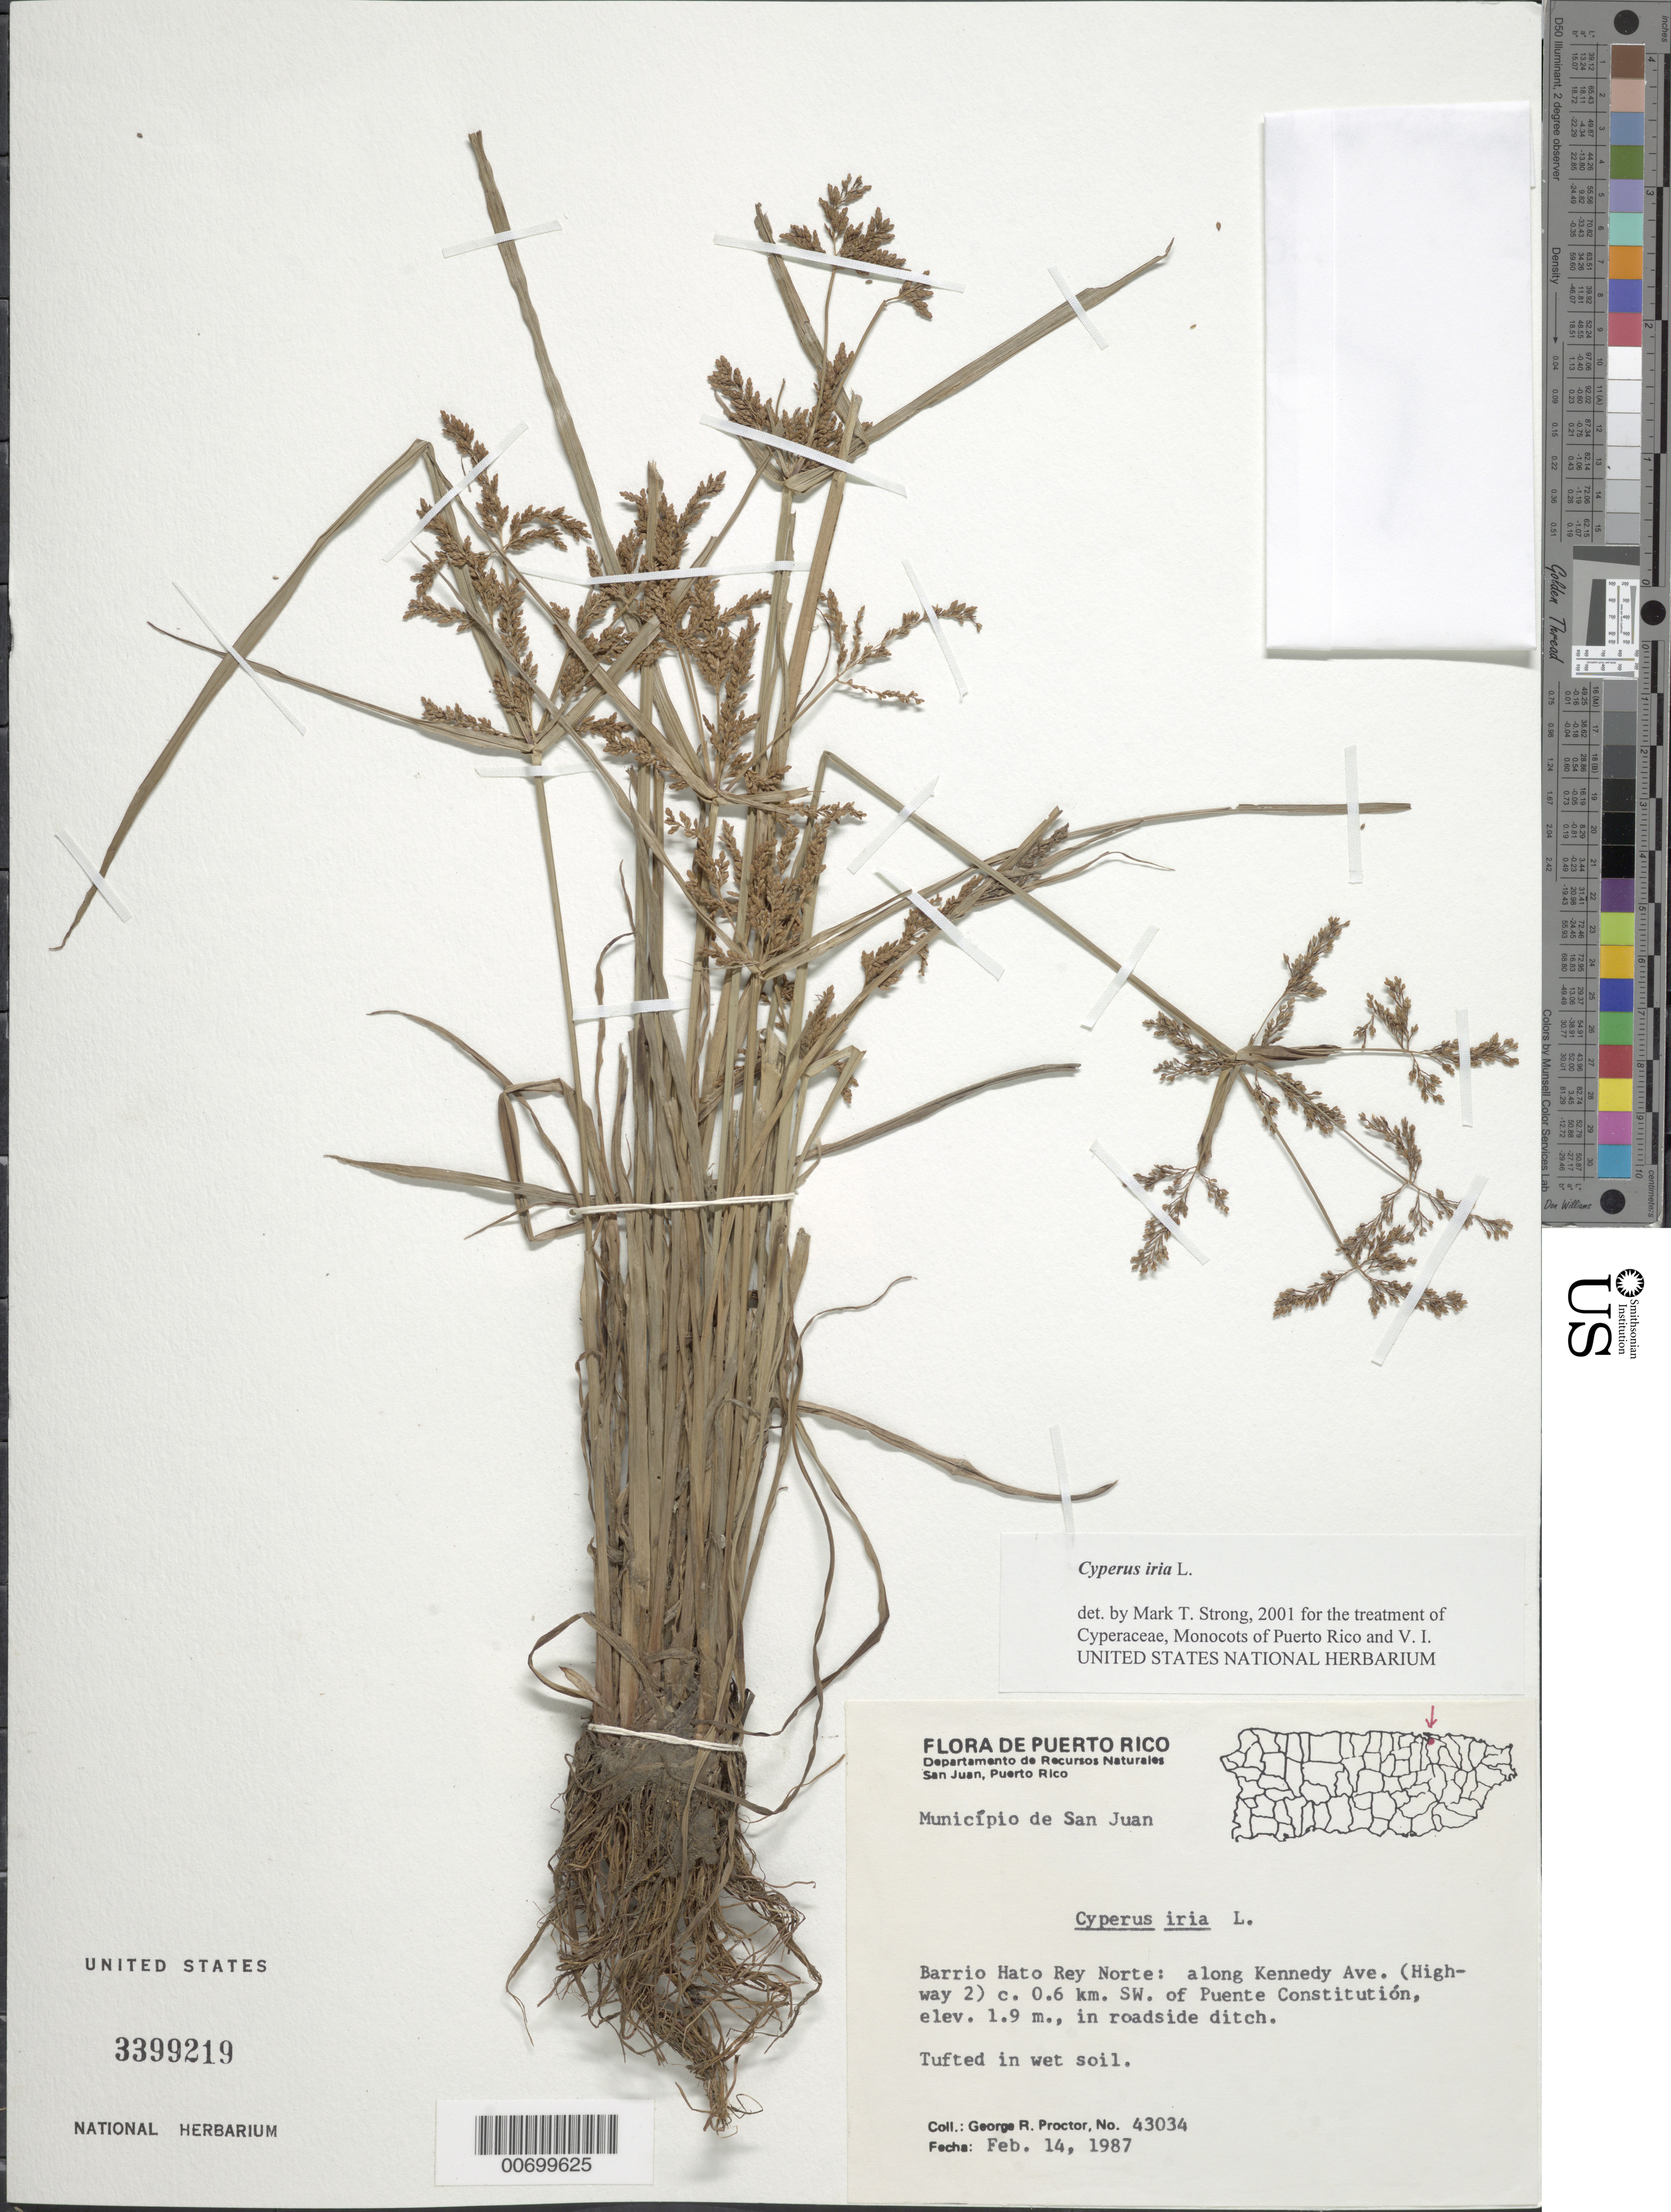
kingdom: Plantae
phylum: Tracheophyta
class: Liliopsida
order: Poales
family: Cyperaceae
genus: Cyperus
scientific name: Cyperus iria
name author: L.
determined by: Strong, M. T., (US), Smithsonian Institution - National Museum of Natural History (UNITED STATES)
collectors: G. R. Proctor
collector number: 43034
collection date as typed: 14 Feb 1987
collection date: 1987-02-14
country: Puerto Rico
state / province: San Juan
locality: San Juan: Barrio Hato Rey Norte, along Kennedy Ave. (Highway 2), ca. 0.6 km SW of Puente Constitutión.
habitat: In roadside ditch.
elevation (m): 1.9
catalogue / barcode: US 3399219